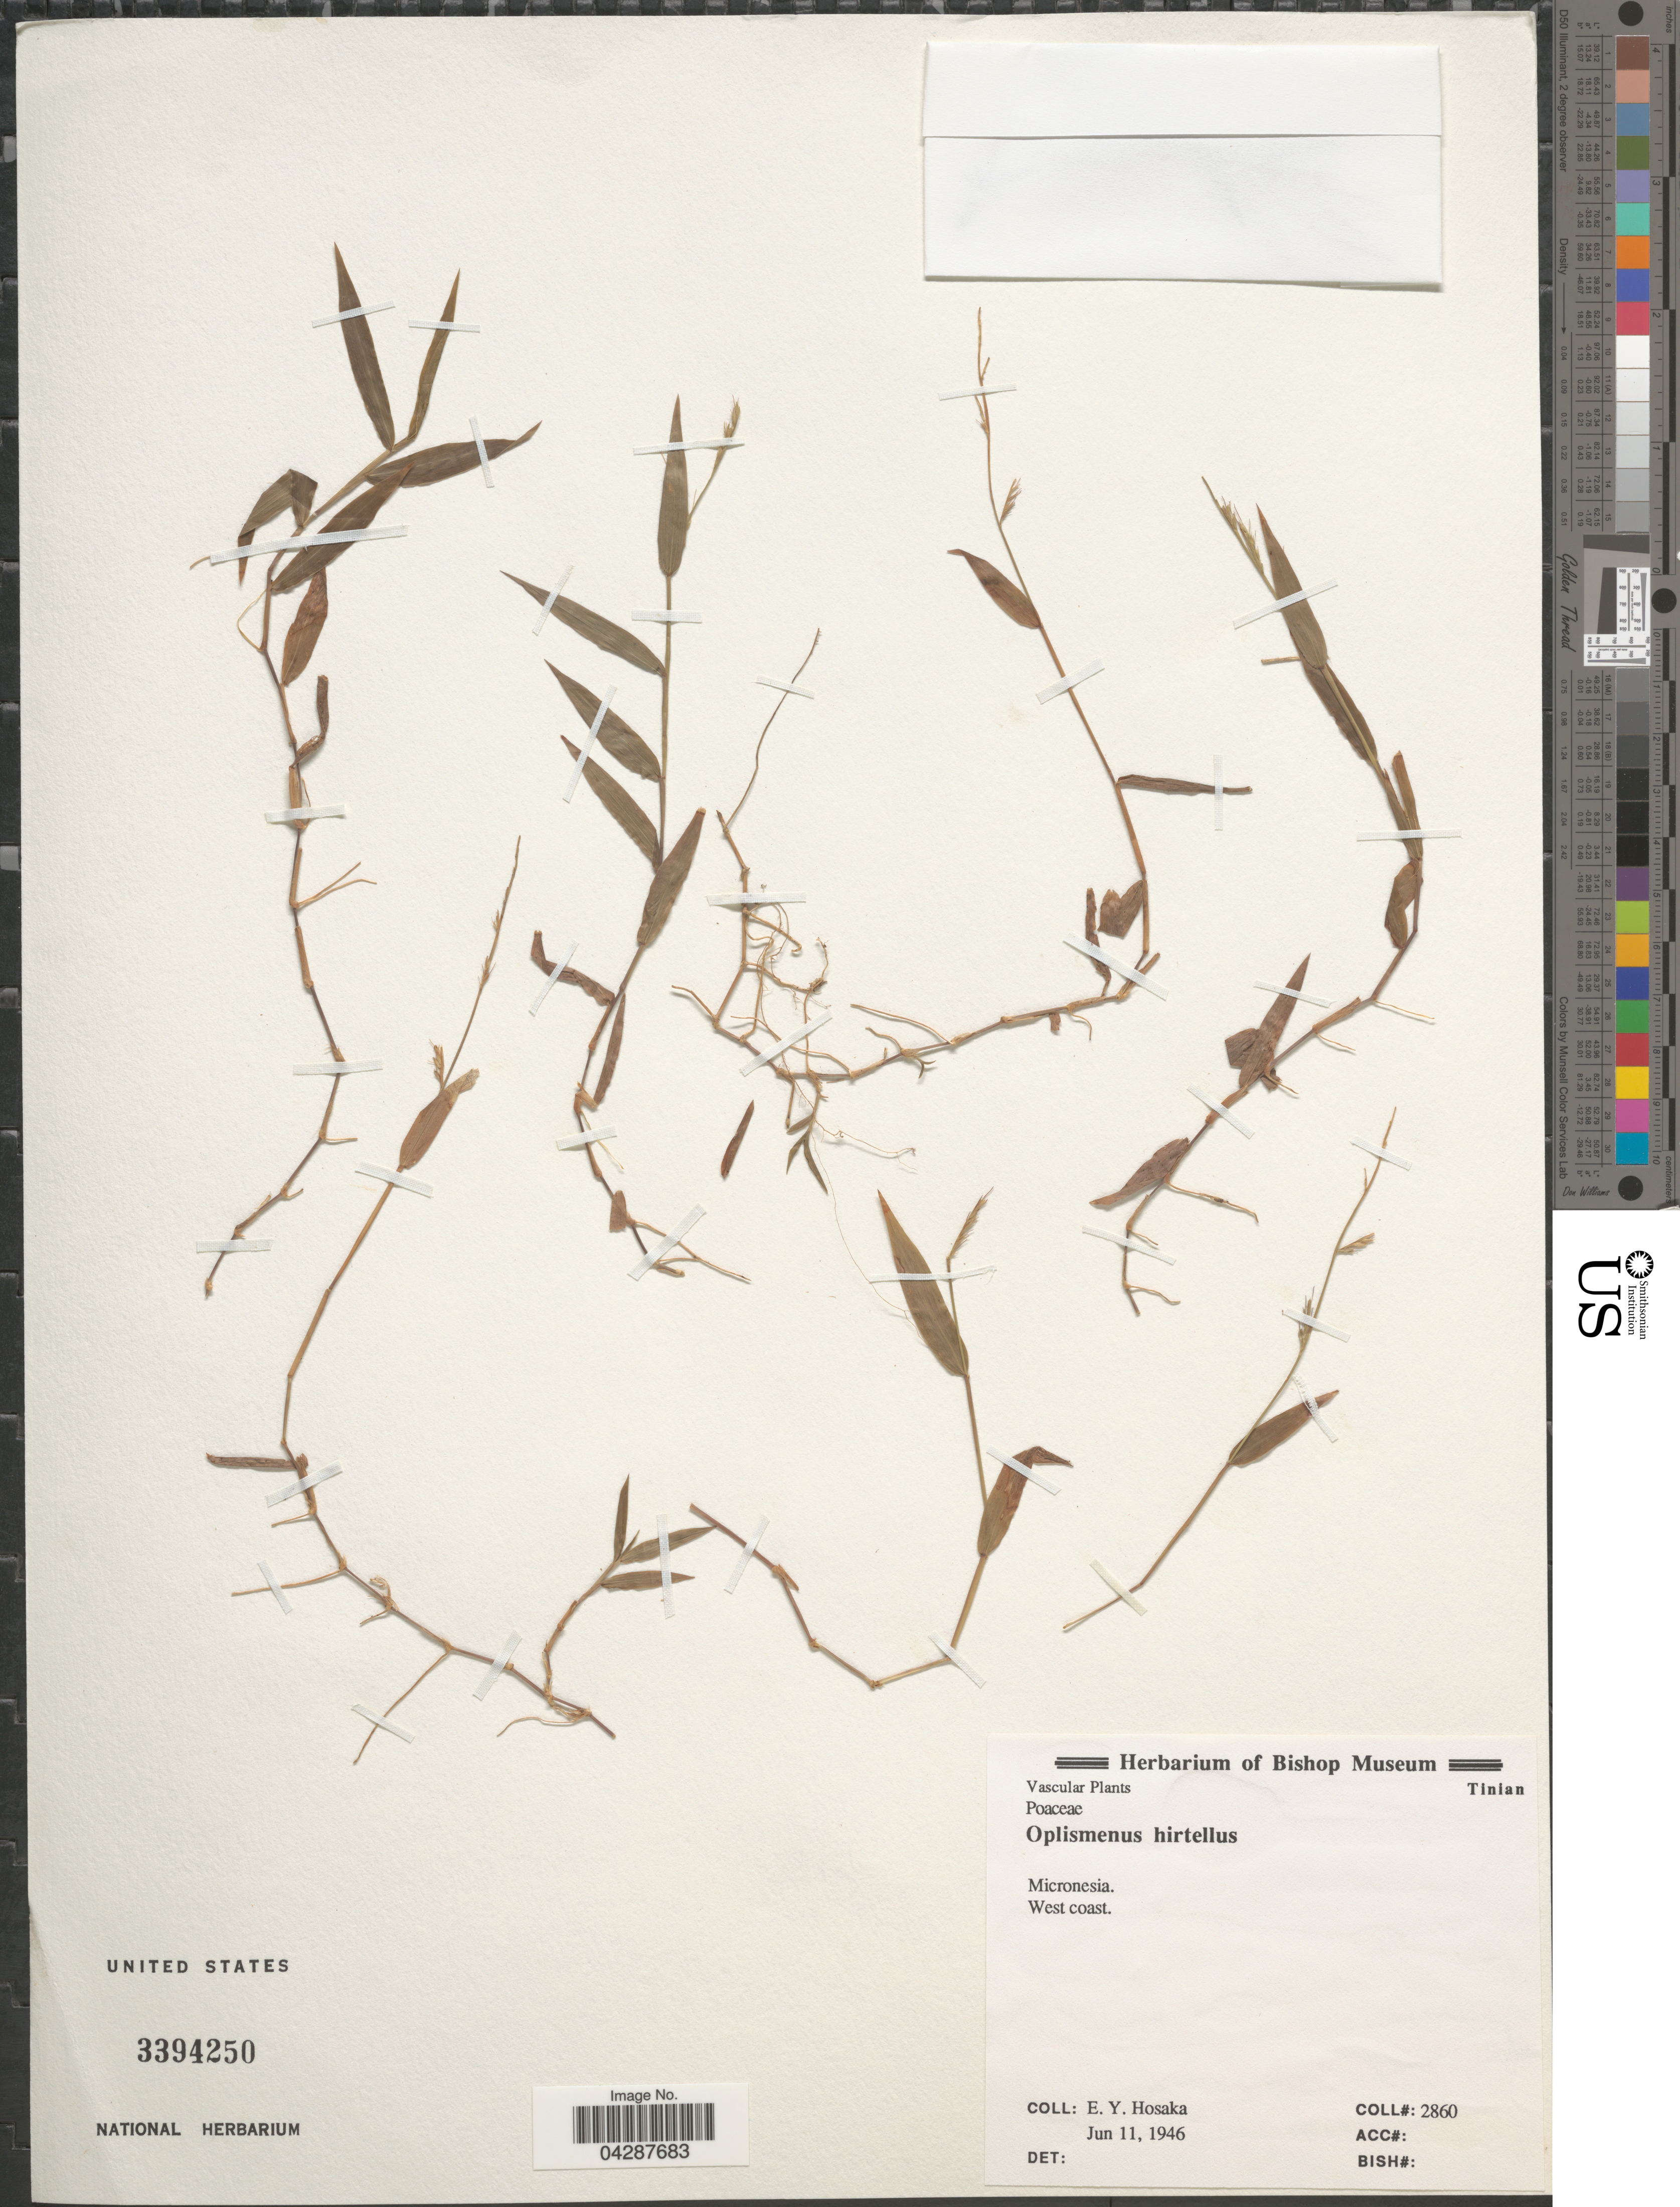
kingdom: Plantae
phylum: Tracheophyta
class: Liliopsida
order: Poales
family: Poaceae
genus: Oplismenus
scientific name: Oplismenus hirtellus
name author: (L.) P. Beauv.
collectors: E. Y. Hosaka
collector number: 2860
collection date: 1946-06-11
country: Micronesia, Federated States of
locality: West coast.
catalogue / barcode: US 3394250